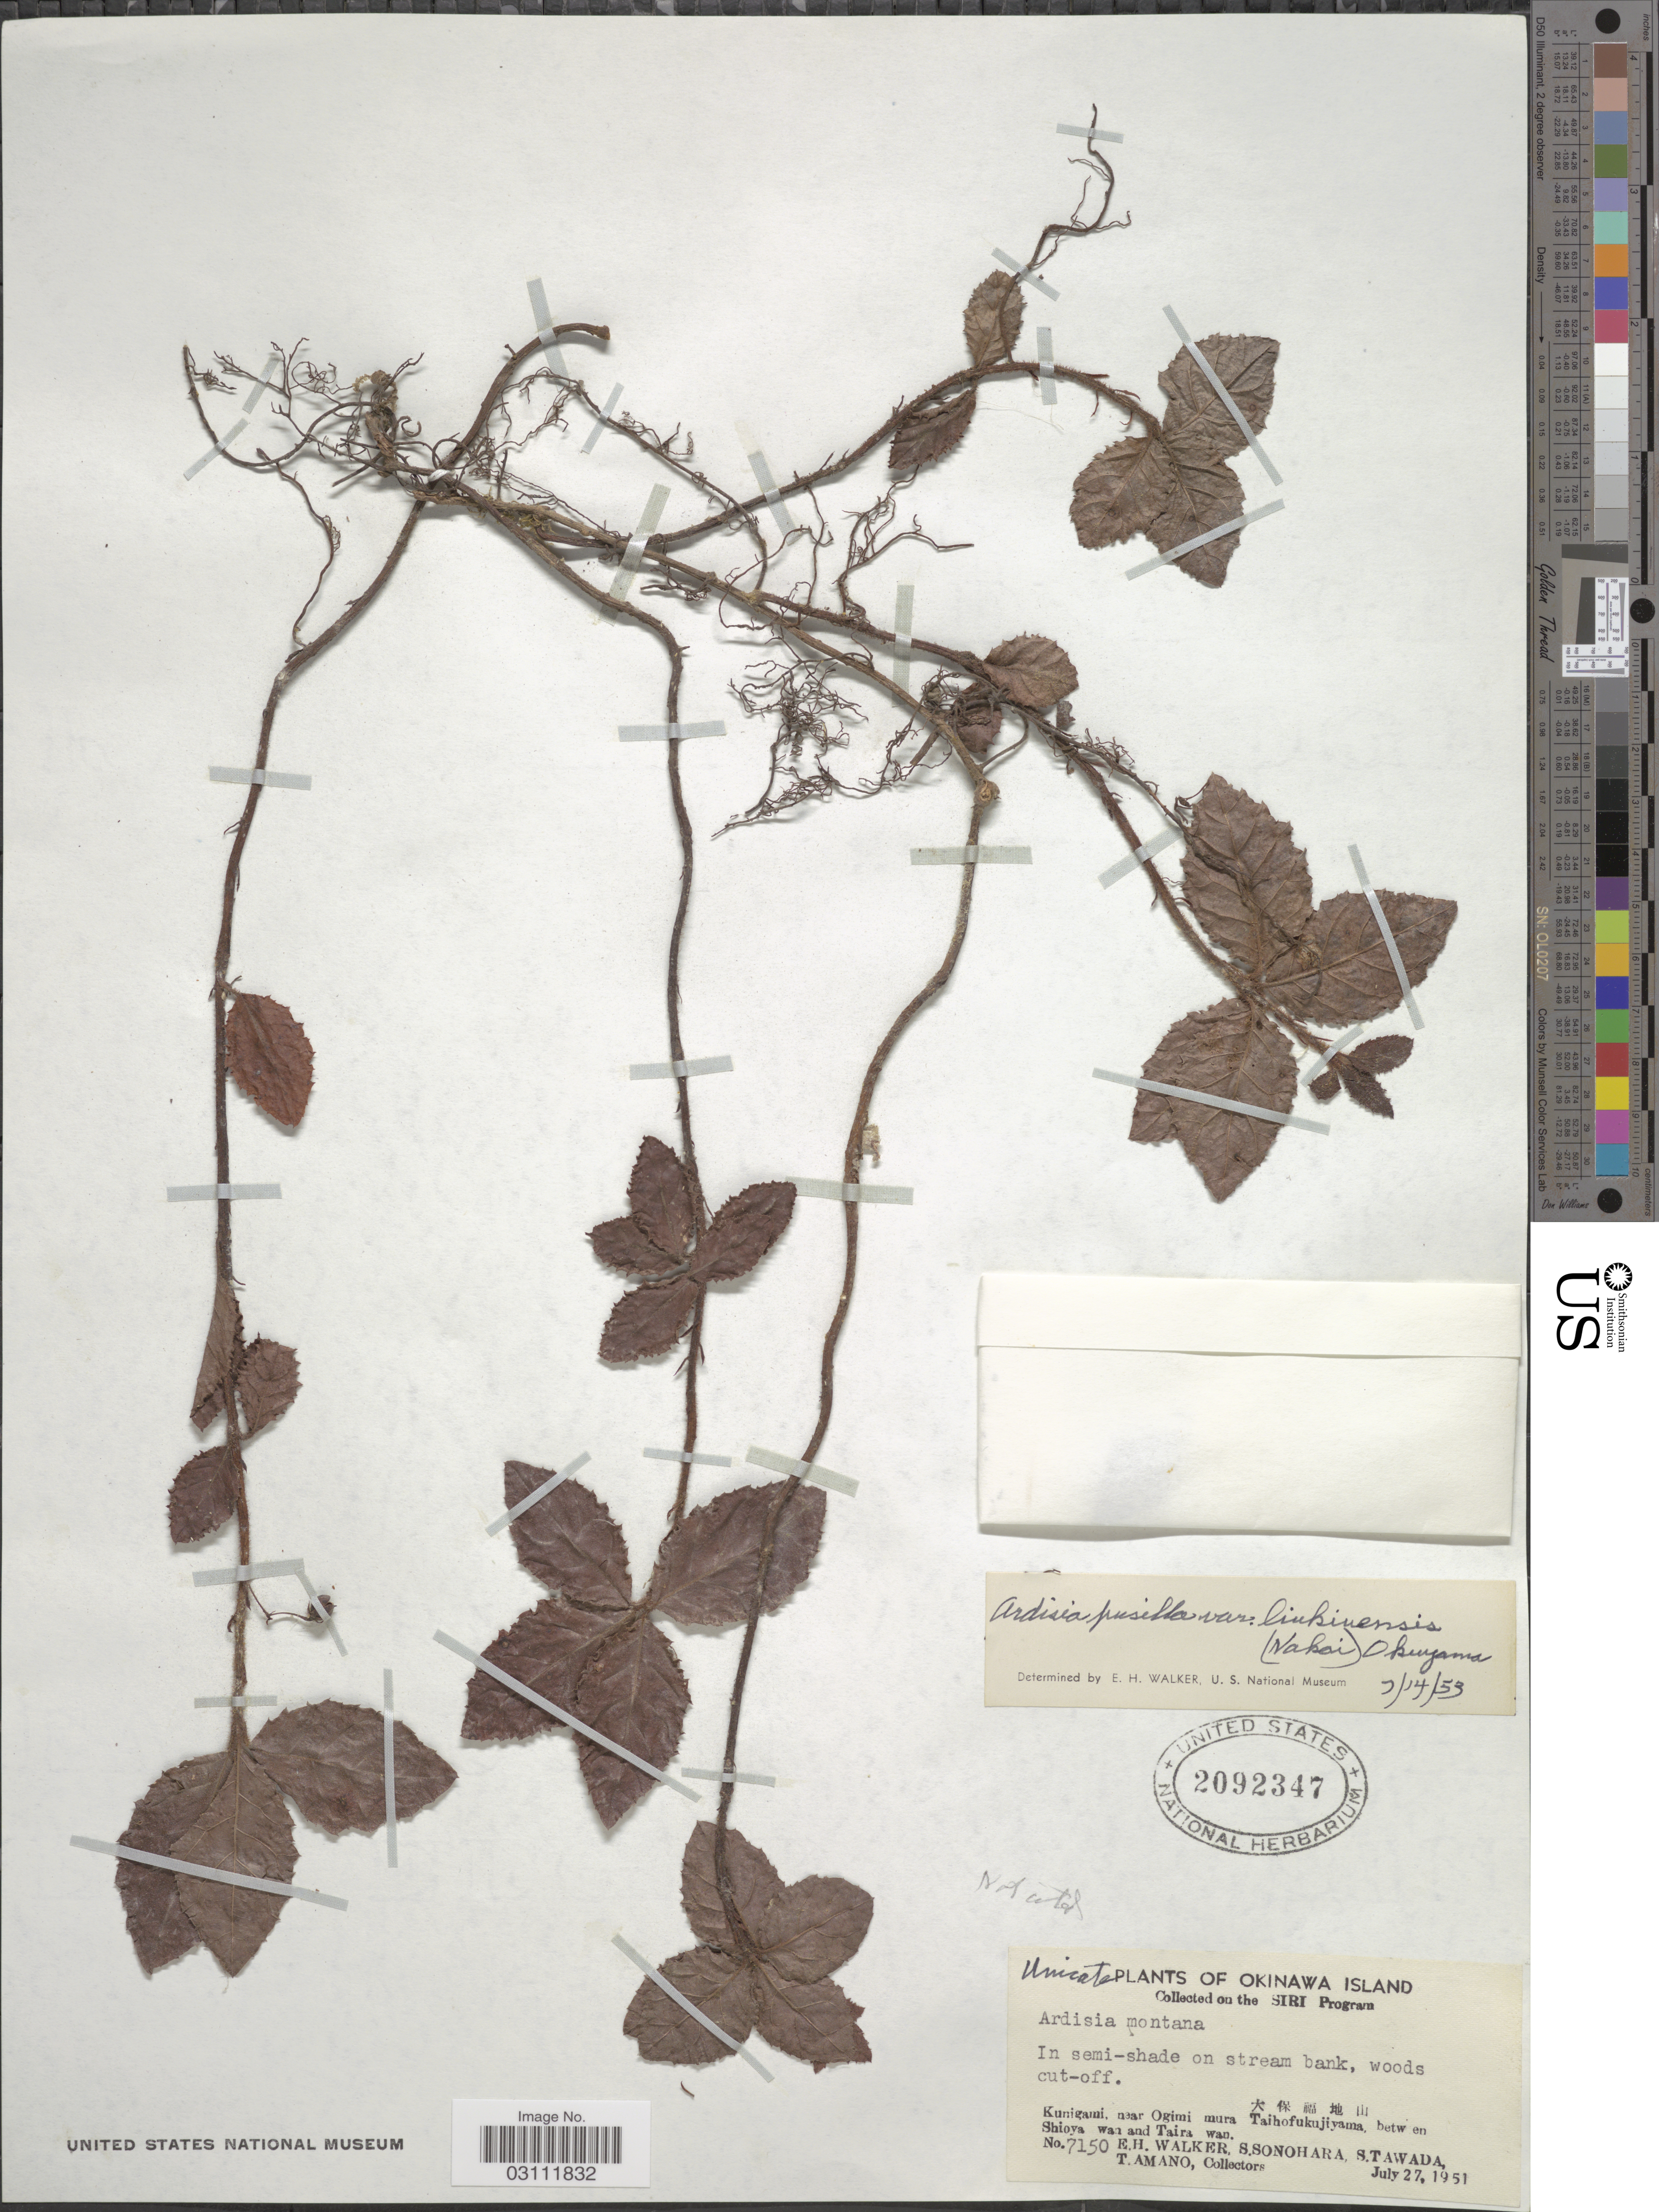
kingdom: Plantae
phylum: Tracheophyta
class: Magnoliopsida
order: Ericales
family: Primulaceae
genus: Ardisia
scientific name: Ardisia pusilla var. liukiuensis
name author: (Nakai) Okuyama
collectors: E. H. Walker, S. Sonohara, S. Tawada & T. Amano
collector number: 7150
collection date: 1951-07-27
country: Japan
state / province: Okinawa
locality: Kunigami, near Ogimi mura Taihofukujiyama, betw en Shioya wan and Taira wan.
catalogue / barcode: US 2092347